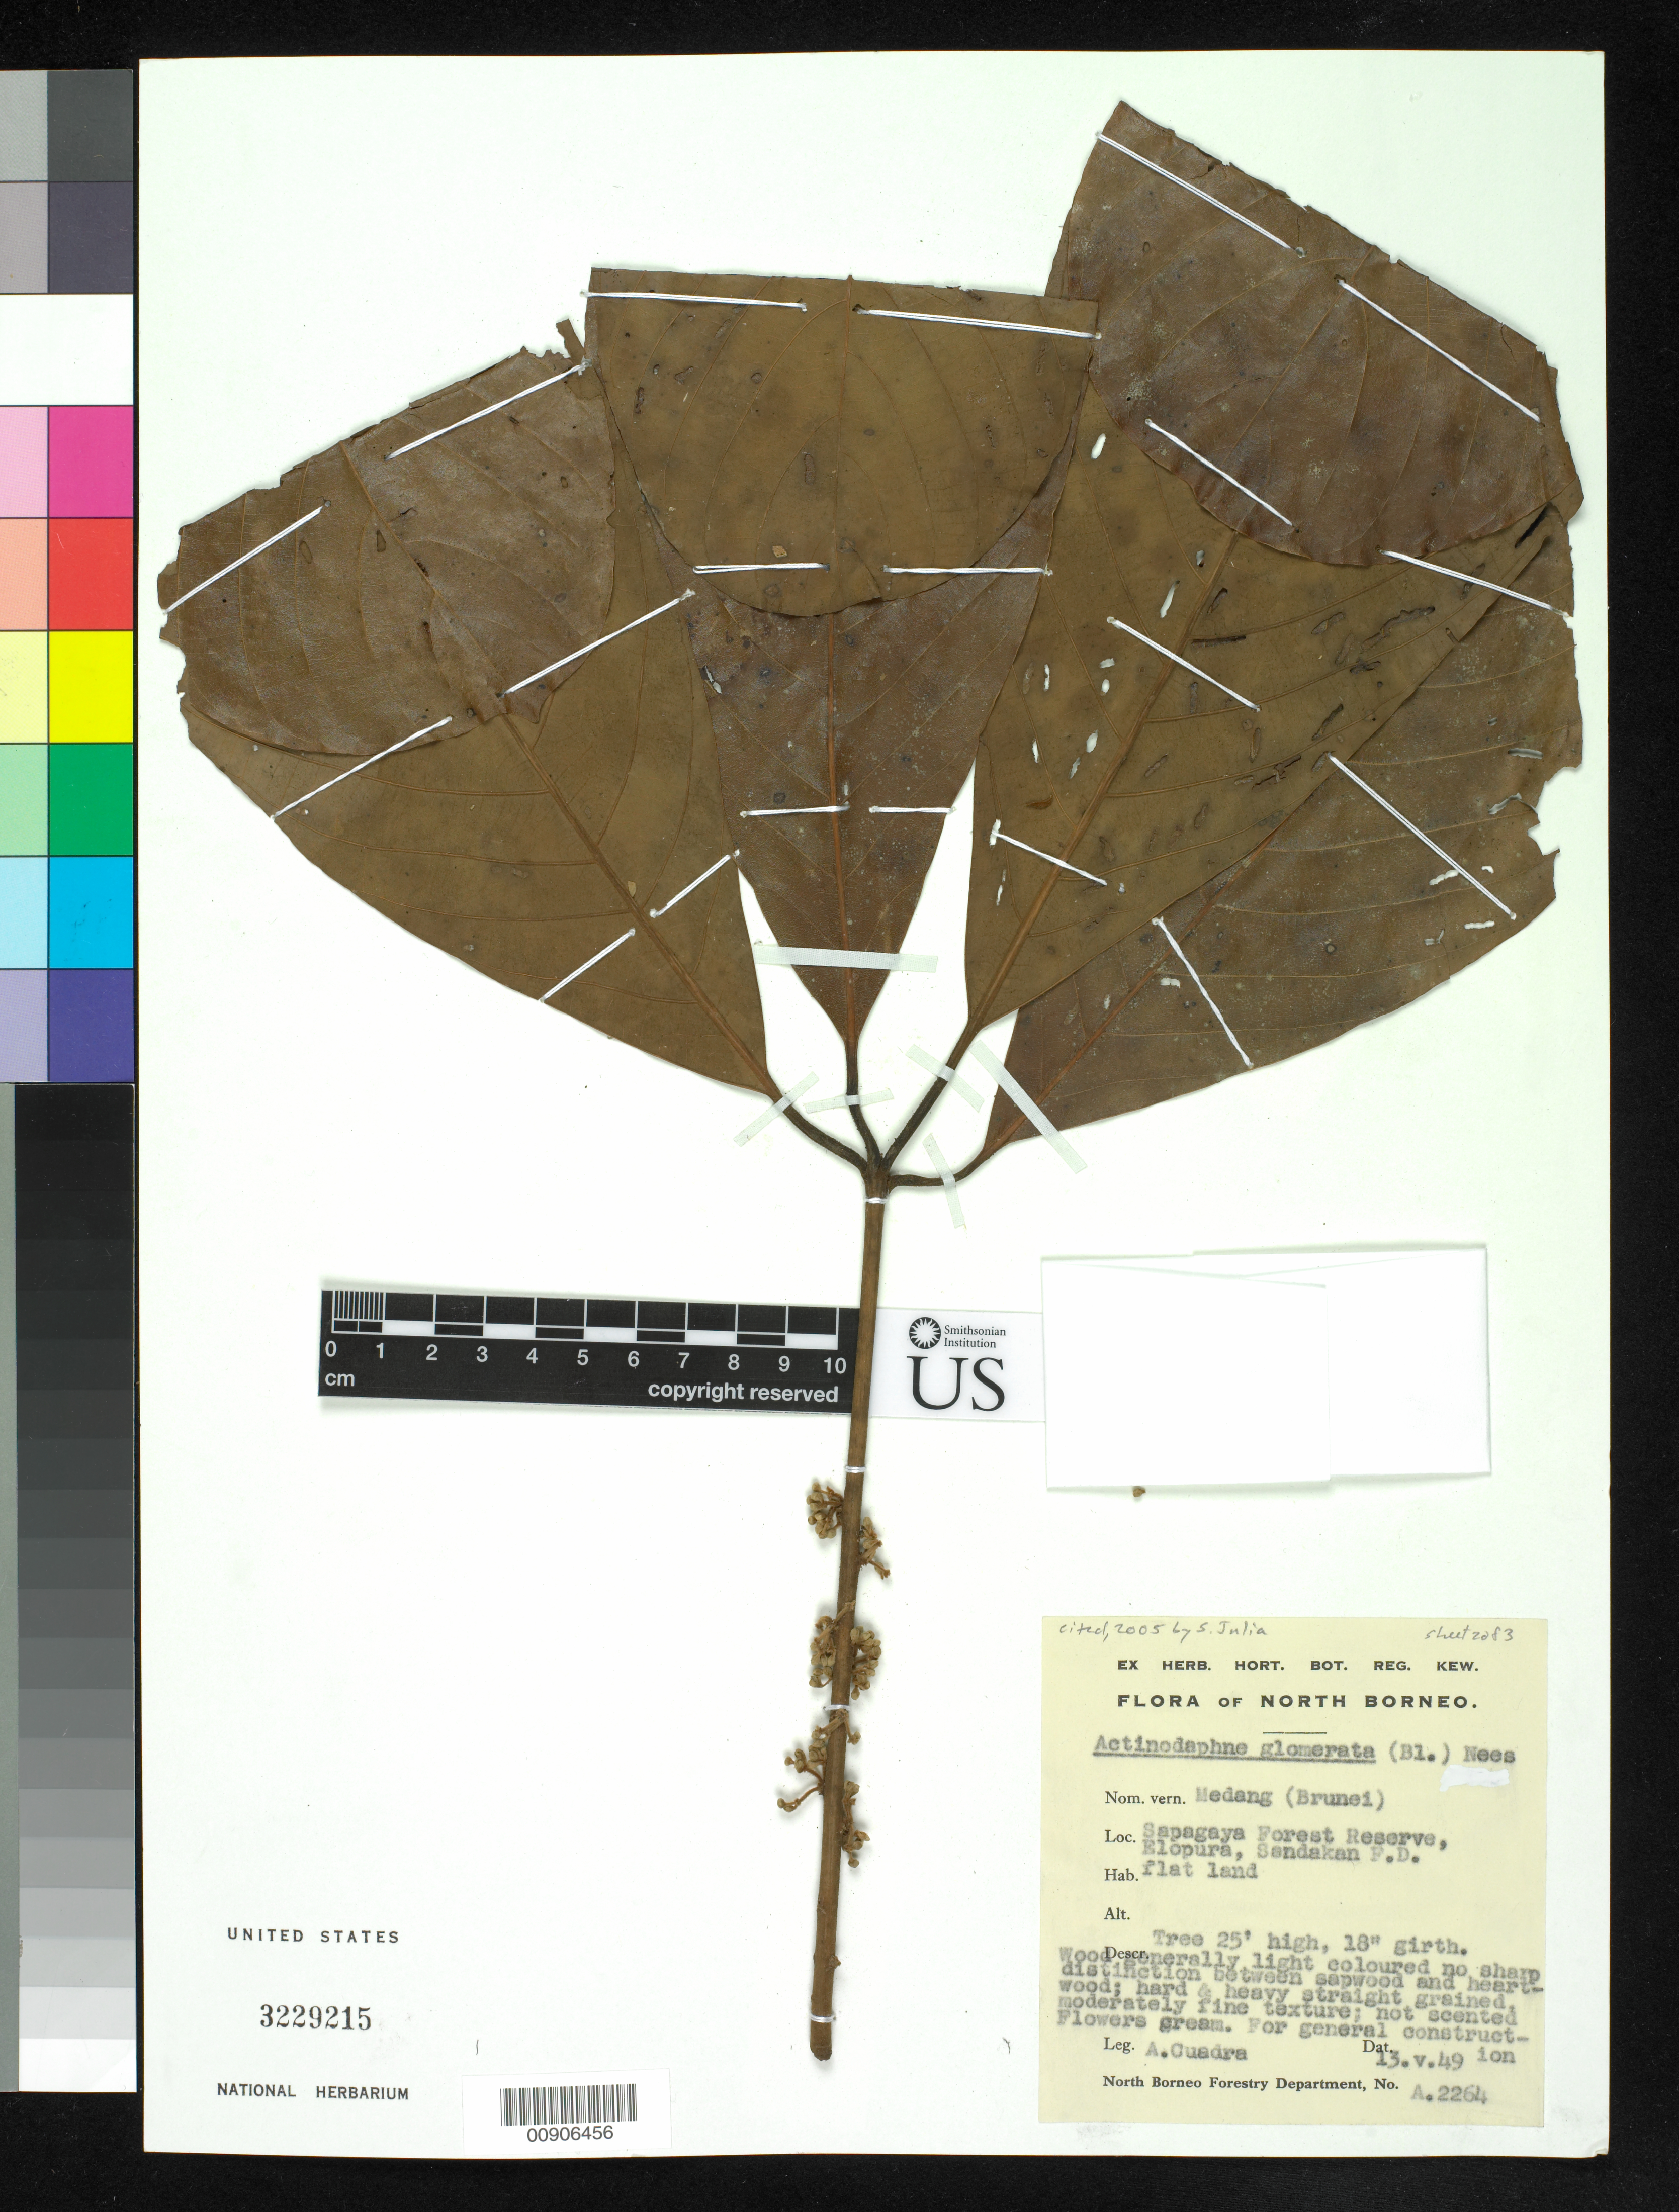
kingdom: Plantae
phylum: Tracheophyta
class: Magnoliopsida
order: Laurales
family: Lauraceae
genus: Actinodaphne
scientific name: Actinodaphne glomerata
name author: (Blume) Nees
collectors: A. Cuadra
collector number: A 2264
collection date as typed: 13 May 1949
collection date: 1949-05-13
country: Indonesia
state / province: Kalimantan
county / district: Kalimantan Barat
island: Borneo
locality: Sapagaya Forest Reserve, Elopura, Sandakan F.D.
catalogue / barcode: US 3229215